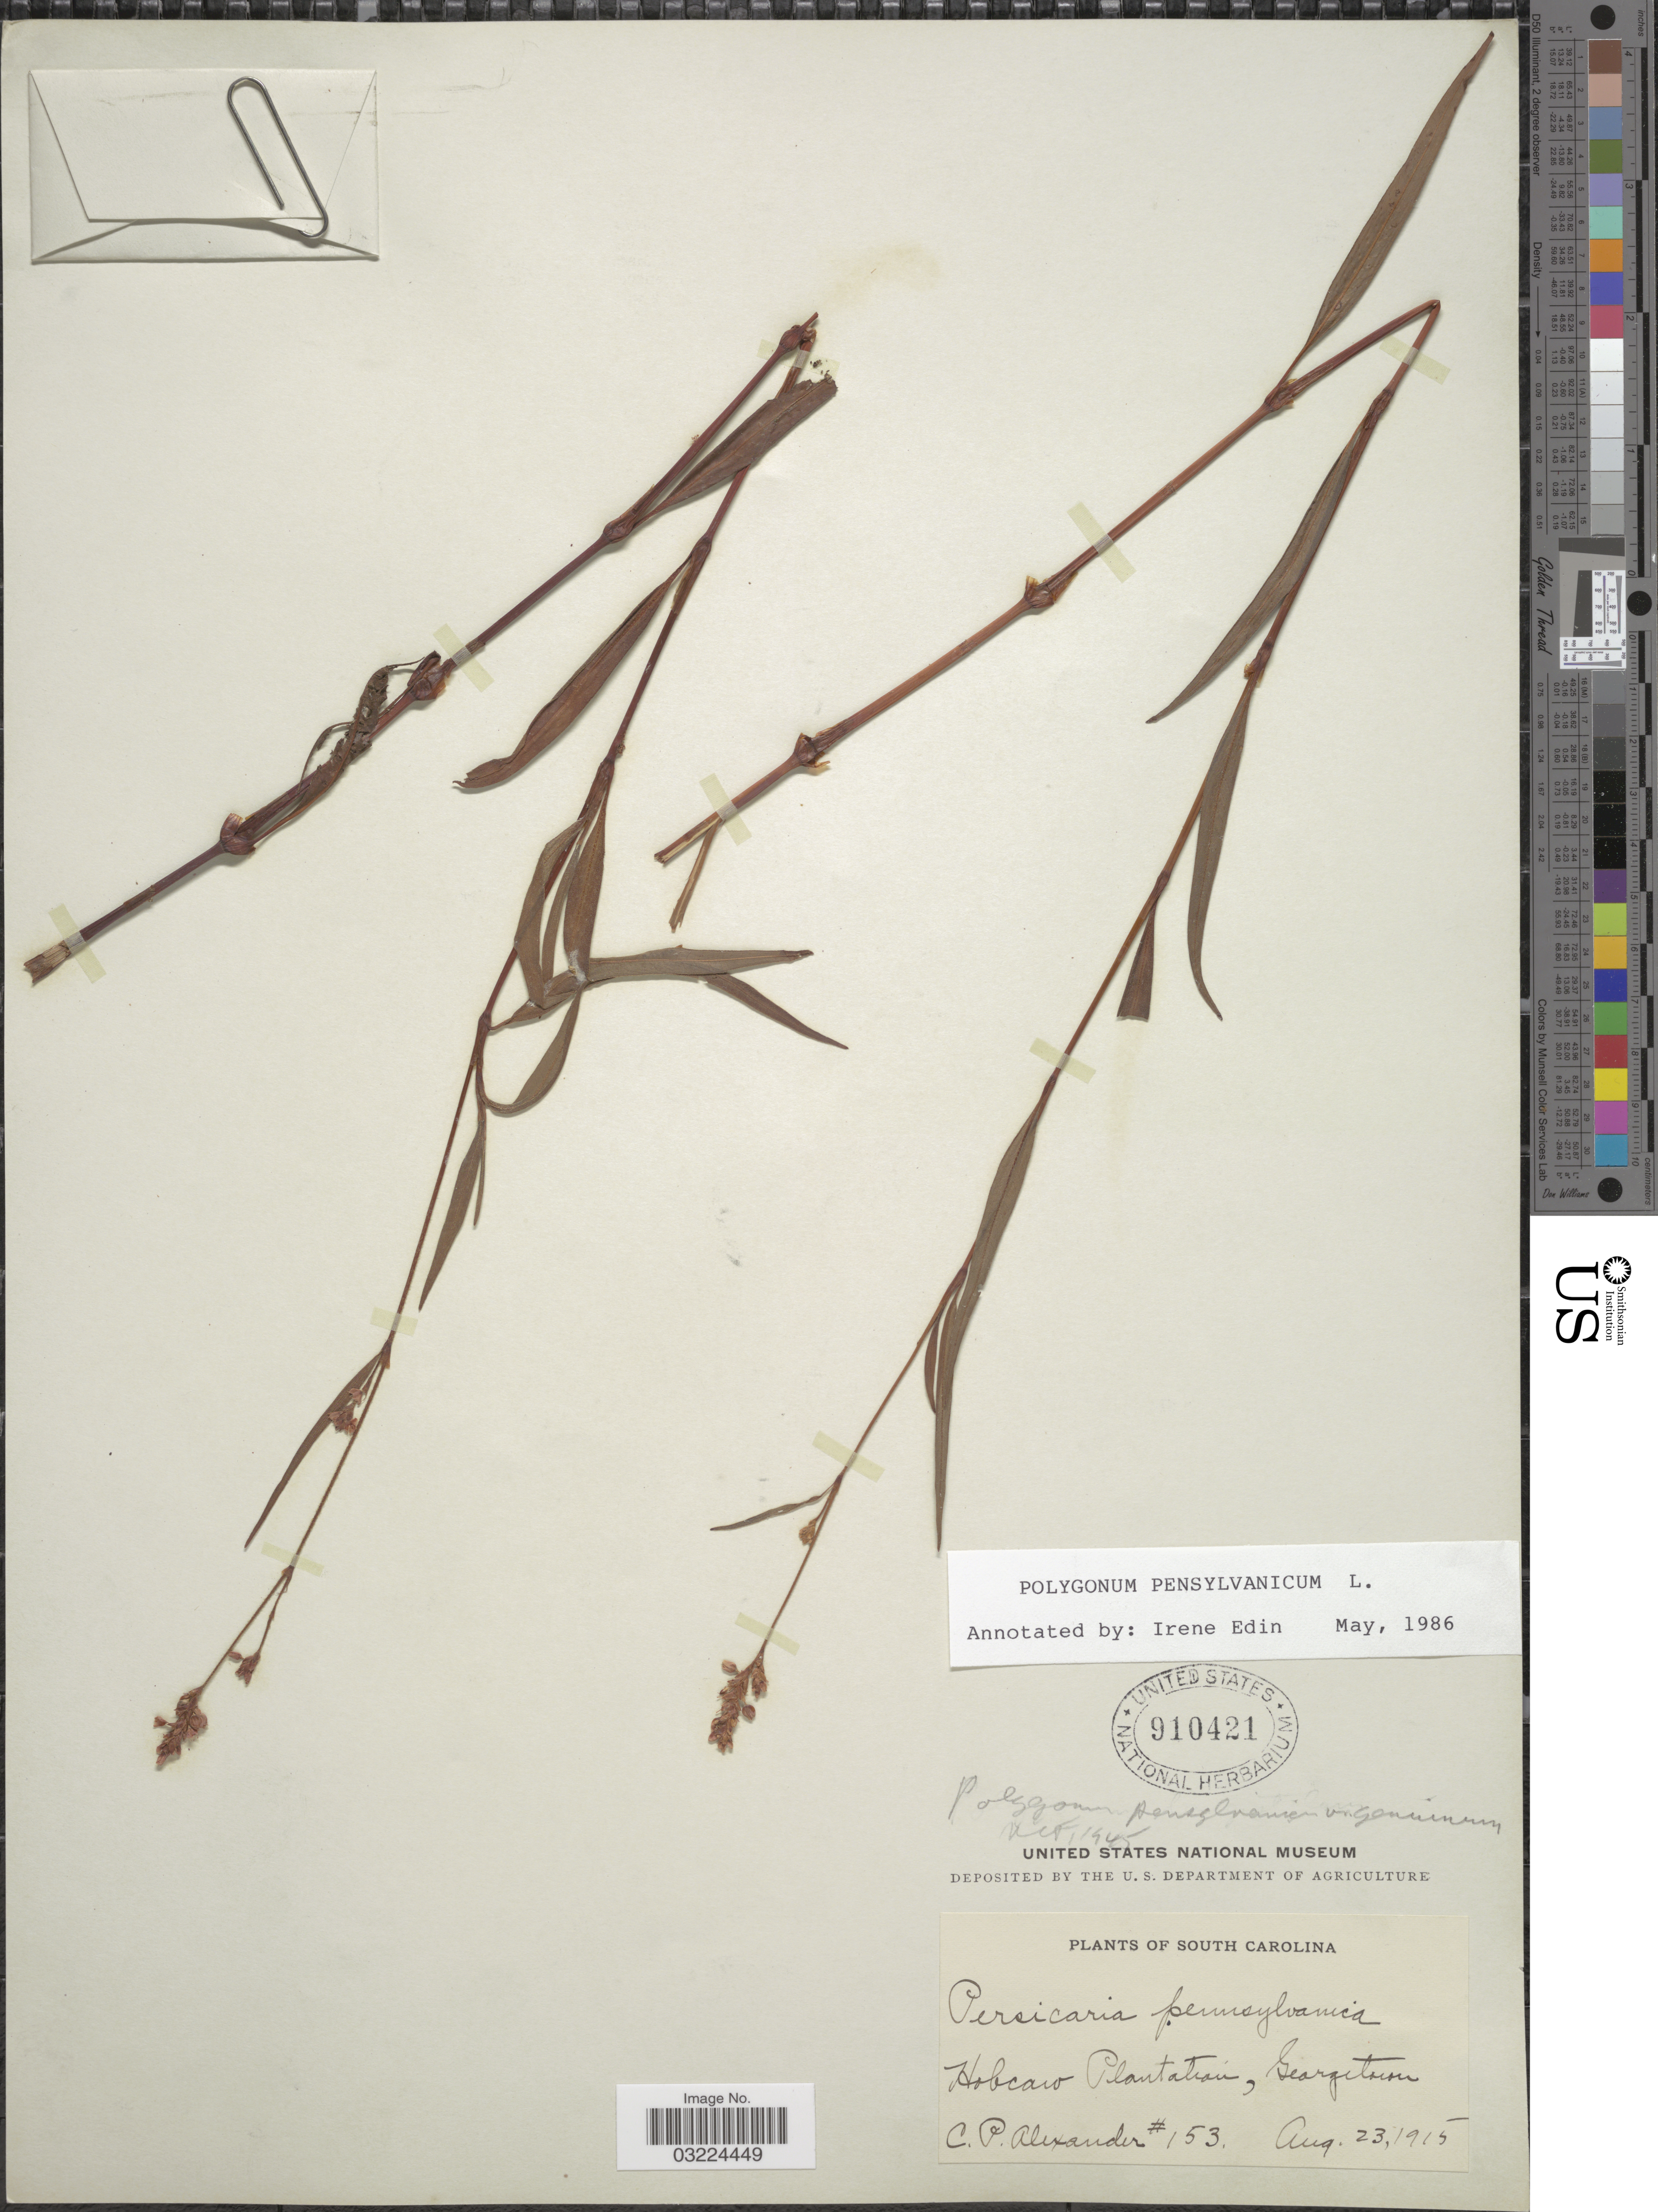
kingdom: Plantae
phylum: Tracheophyta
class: Magnoliopsida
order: Caryophyllales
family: Polygonaceae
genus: Persicaria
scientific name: Persicaria pensylvanica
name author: (L.) M. Gómez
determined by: Atha, D. E.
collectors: C. P. Alexander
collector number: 153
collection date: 1915-08-23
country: United States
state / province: South Carolina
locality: Hobcaio Plantation, Georgetown.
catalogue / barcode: US 910421